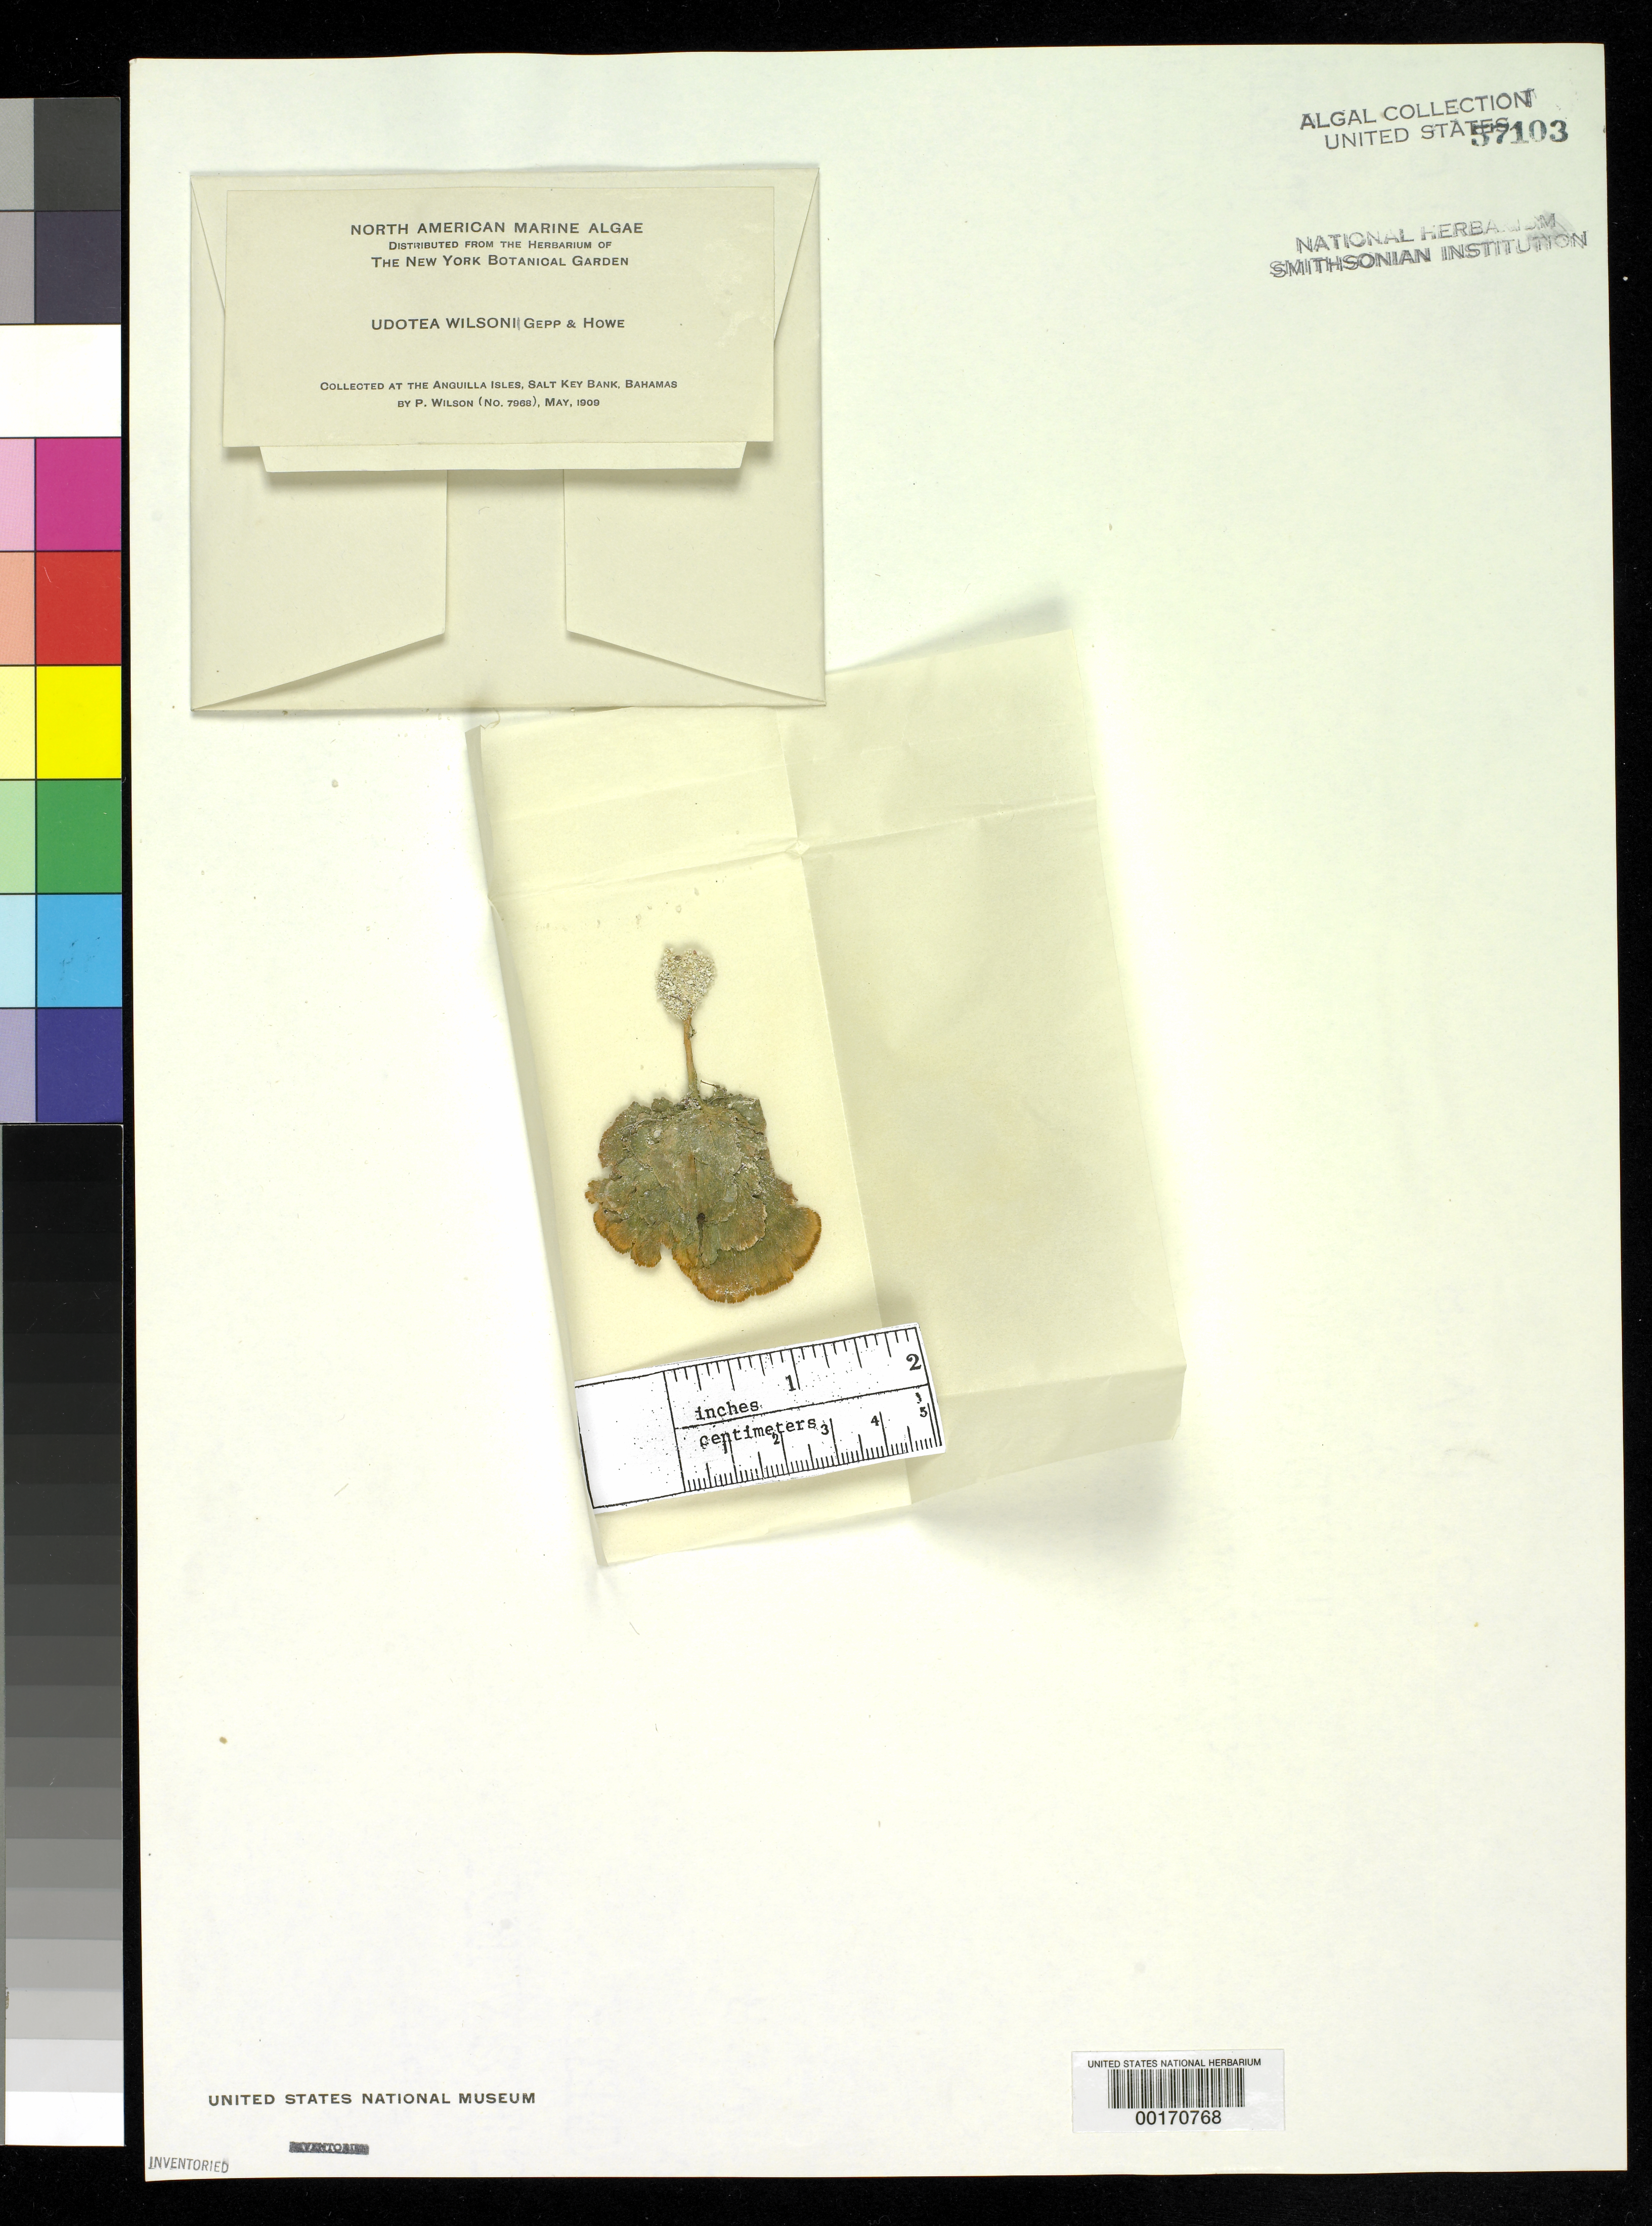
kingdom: Plantae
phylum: Chlorophyta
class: Ulvophyceae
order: Bryopsidales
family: Udoteaceae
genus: Udotea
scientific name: Udotea wilsonii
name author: A. Gepp et al. in A. Gepp & E. Gepp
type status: Isotype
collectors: P. Wilson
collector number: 7968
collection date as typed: May 1909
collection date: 1909-05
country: Bahamas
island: Anguilla Cays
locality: Salt Key Bank.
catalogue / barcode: US 57103